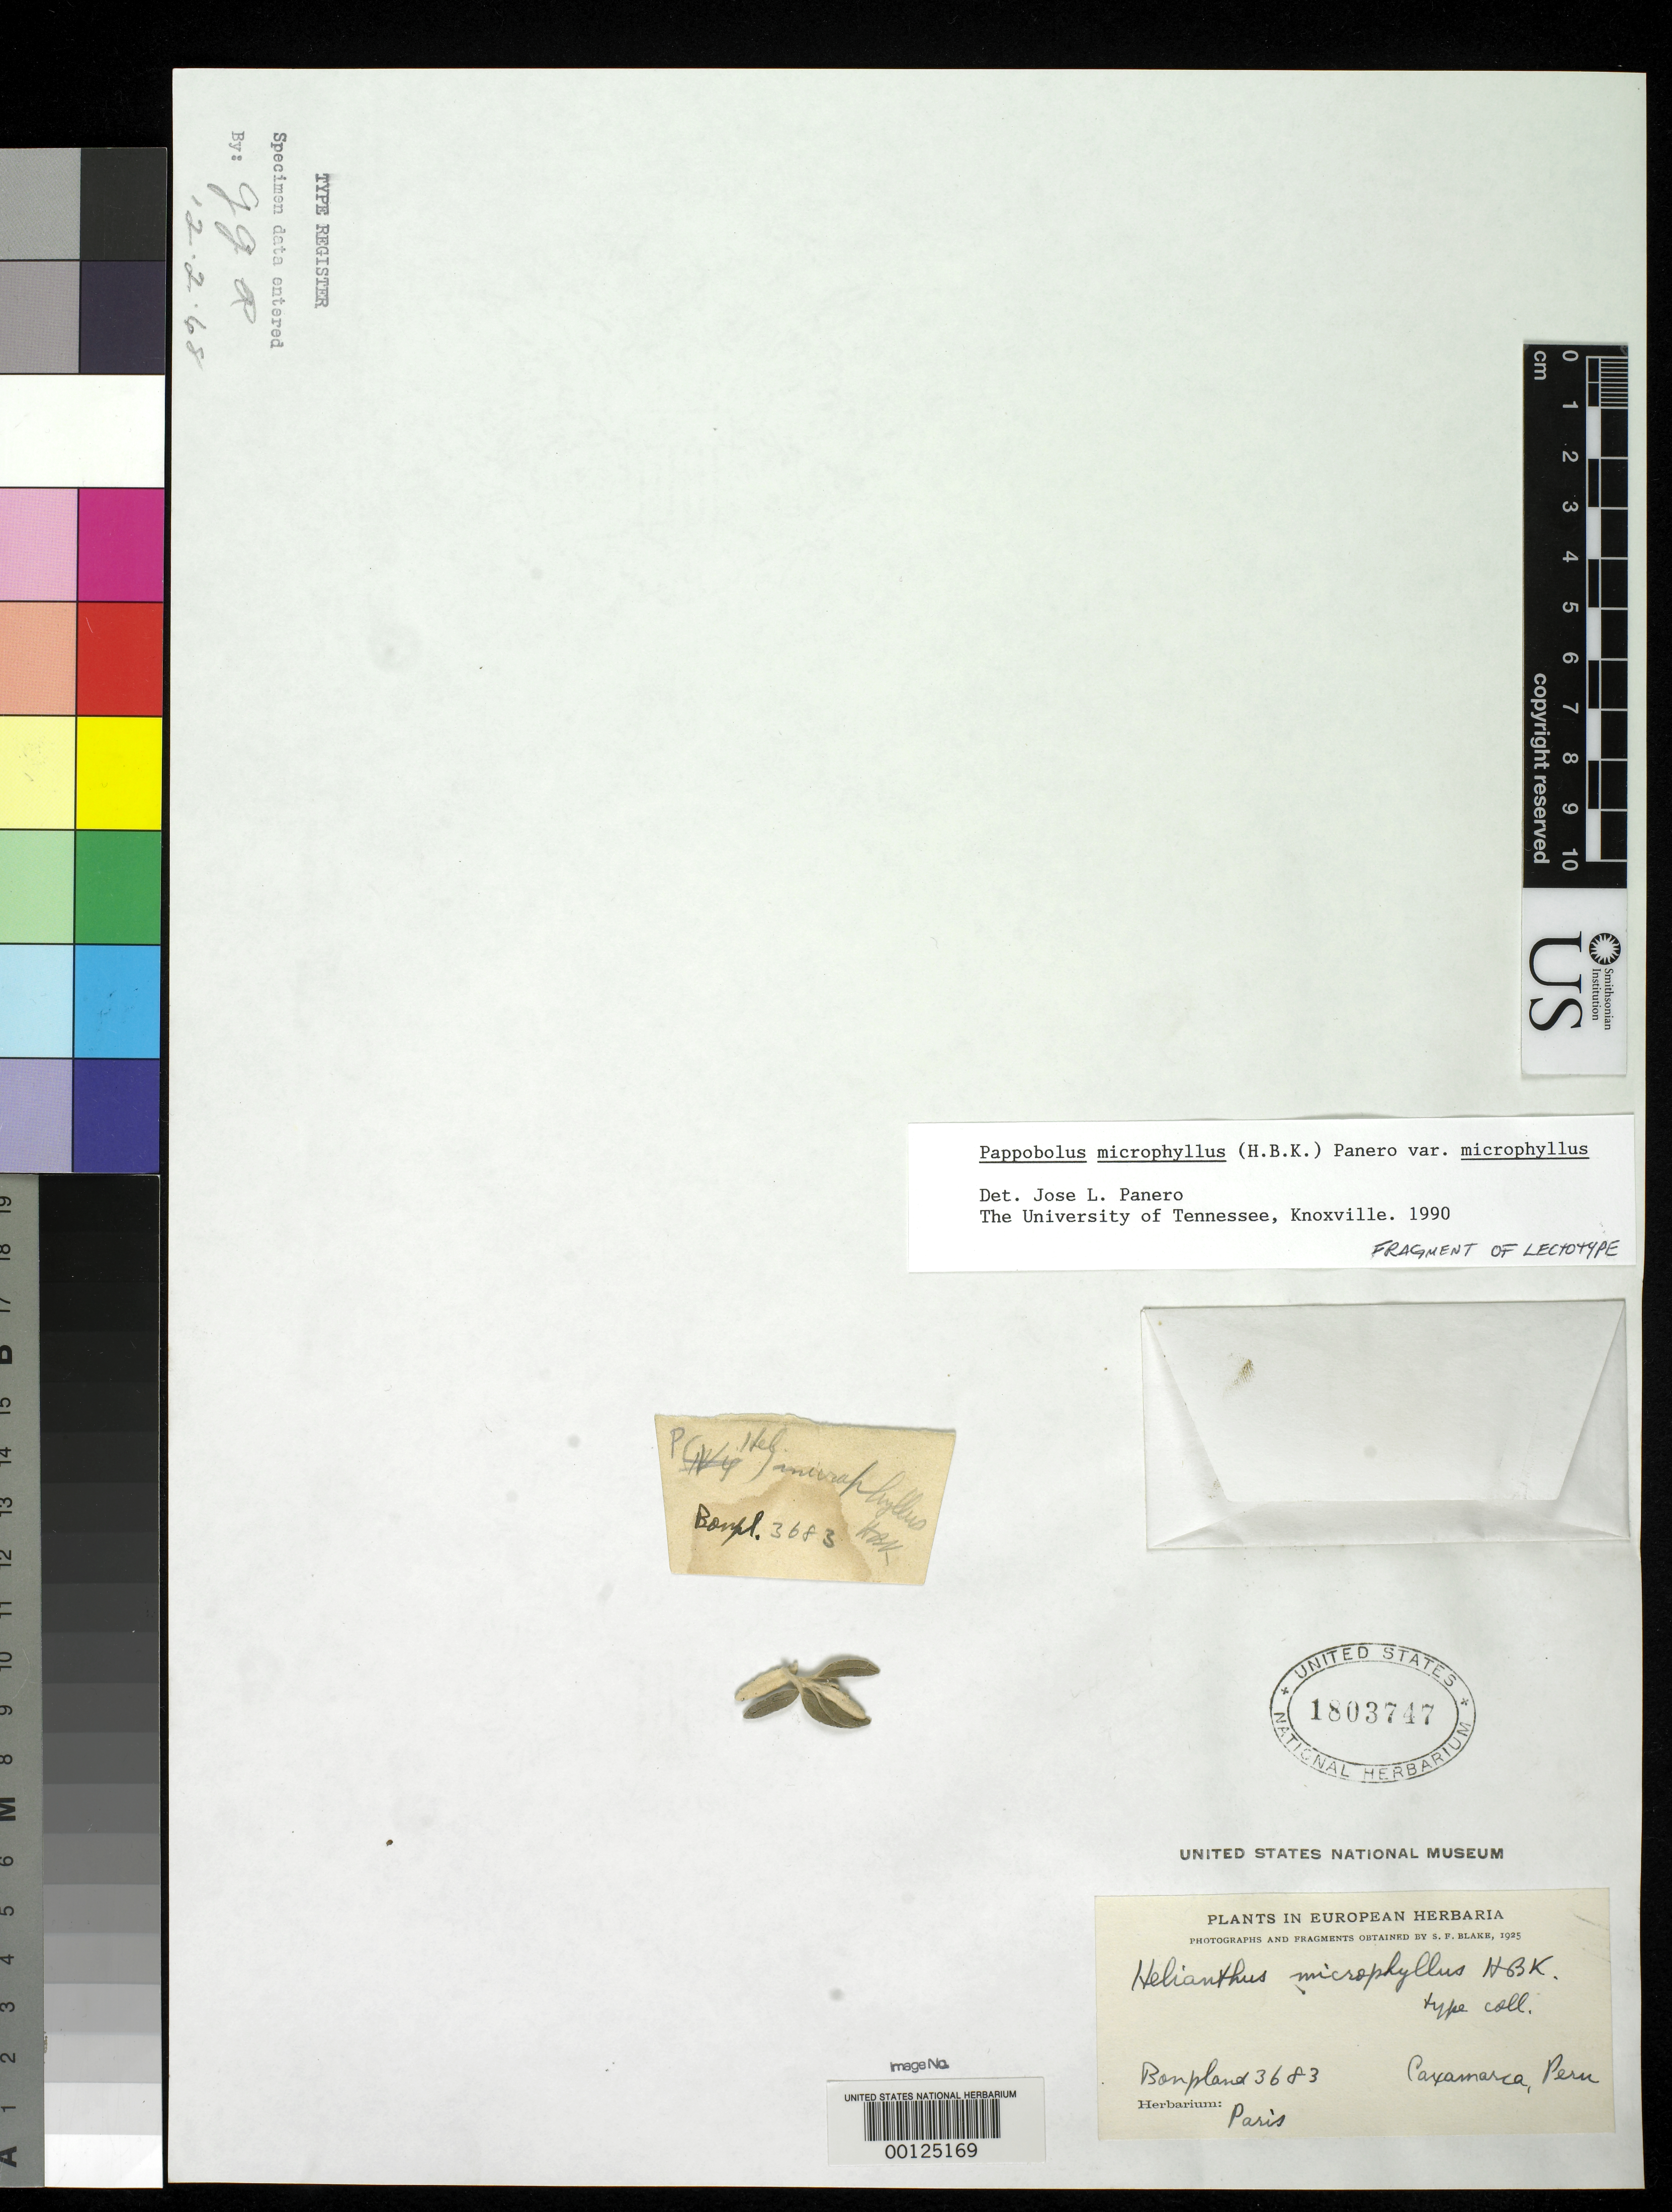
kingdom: Plantae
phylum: Tracheophyta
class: Magnoliopsida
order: Asterales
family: Asteraceae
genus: Helianthus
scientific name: Helianthus microcephalus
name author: Torr. & A. Gray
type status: Type Fragment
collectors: A. J. A. Bonpland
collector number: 3683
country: Peru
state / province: Cajamarca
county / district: Cajamarca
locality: Cajamarca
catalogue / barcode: US 1803747